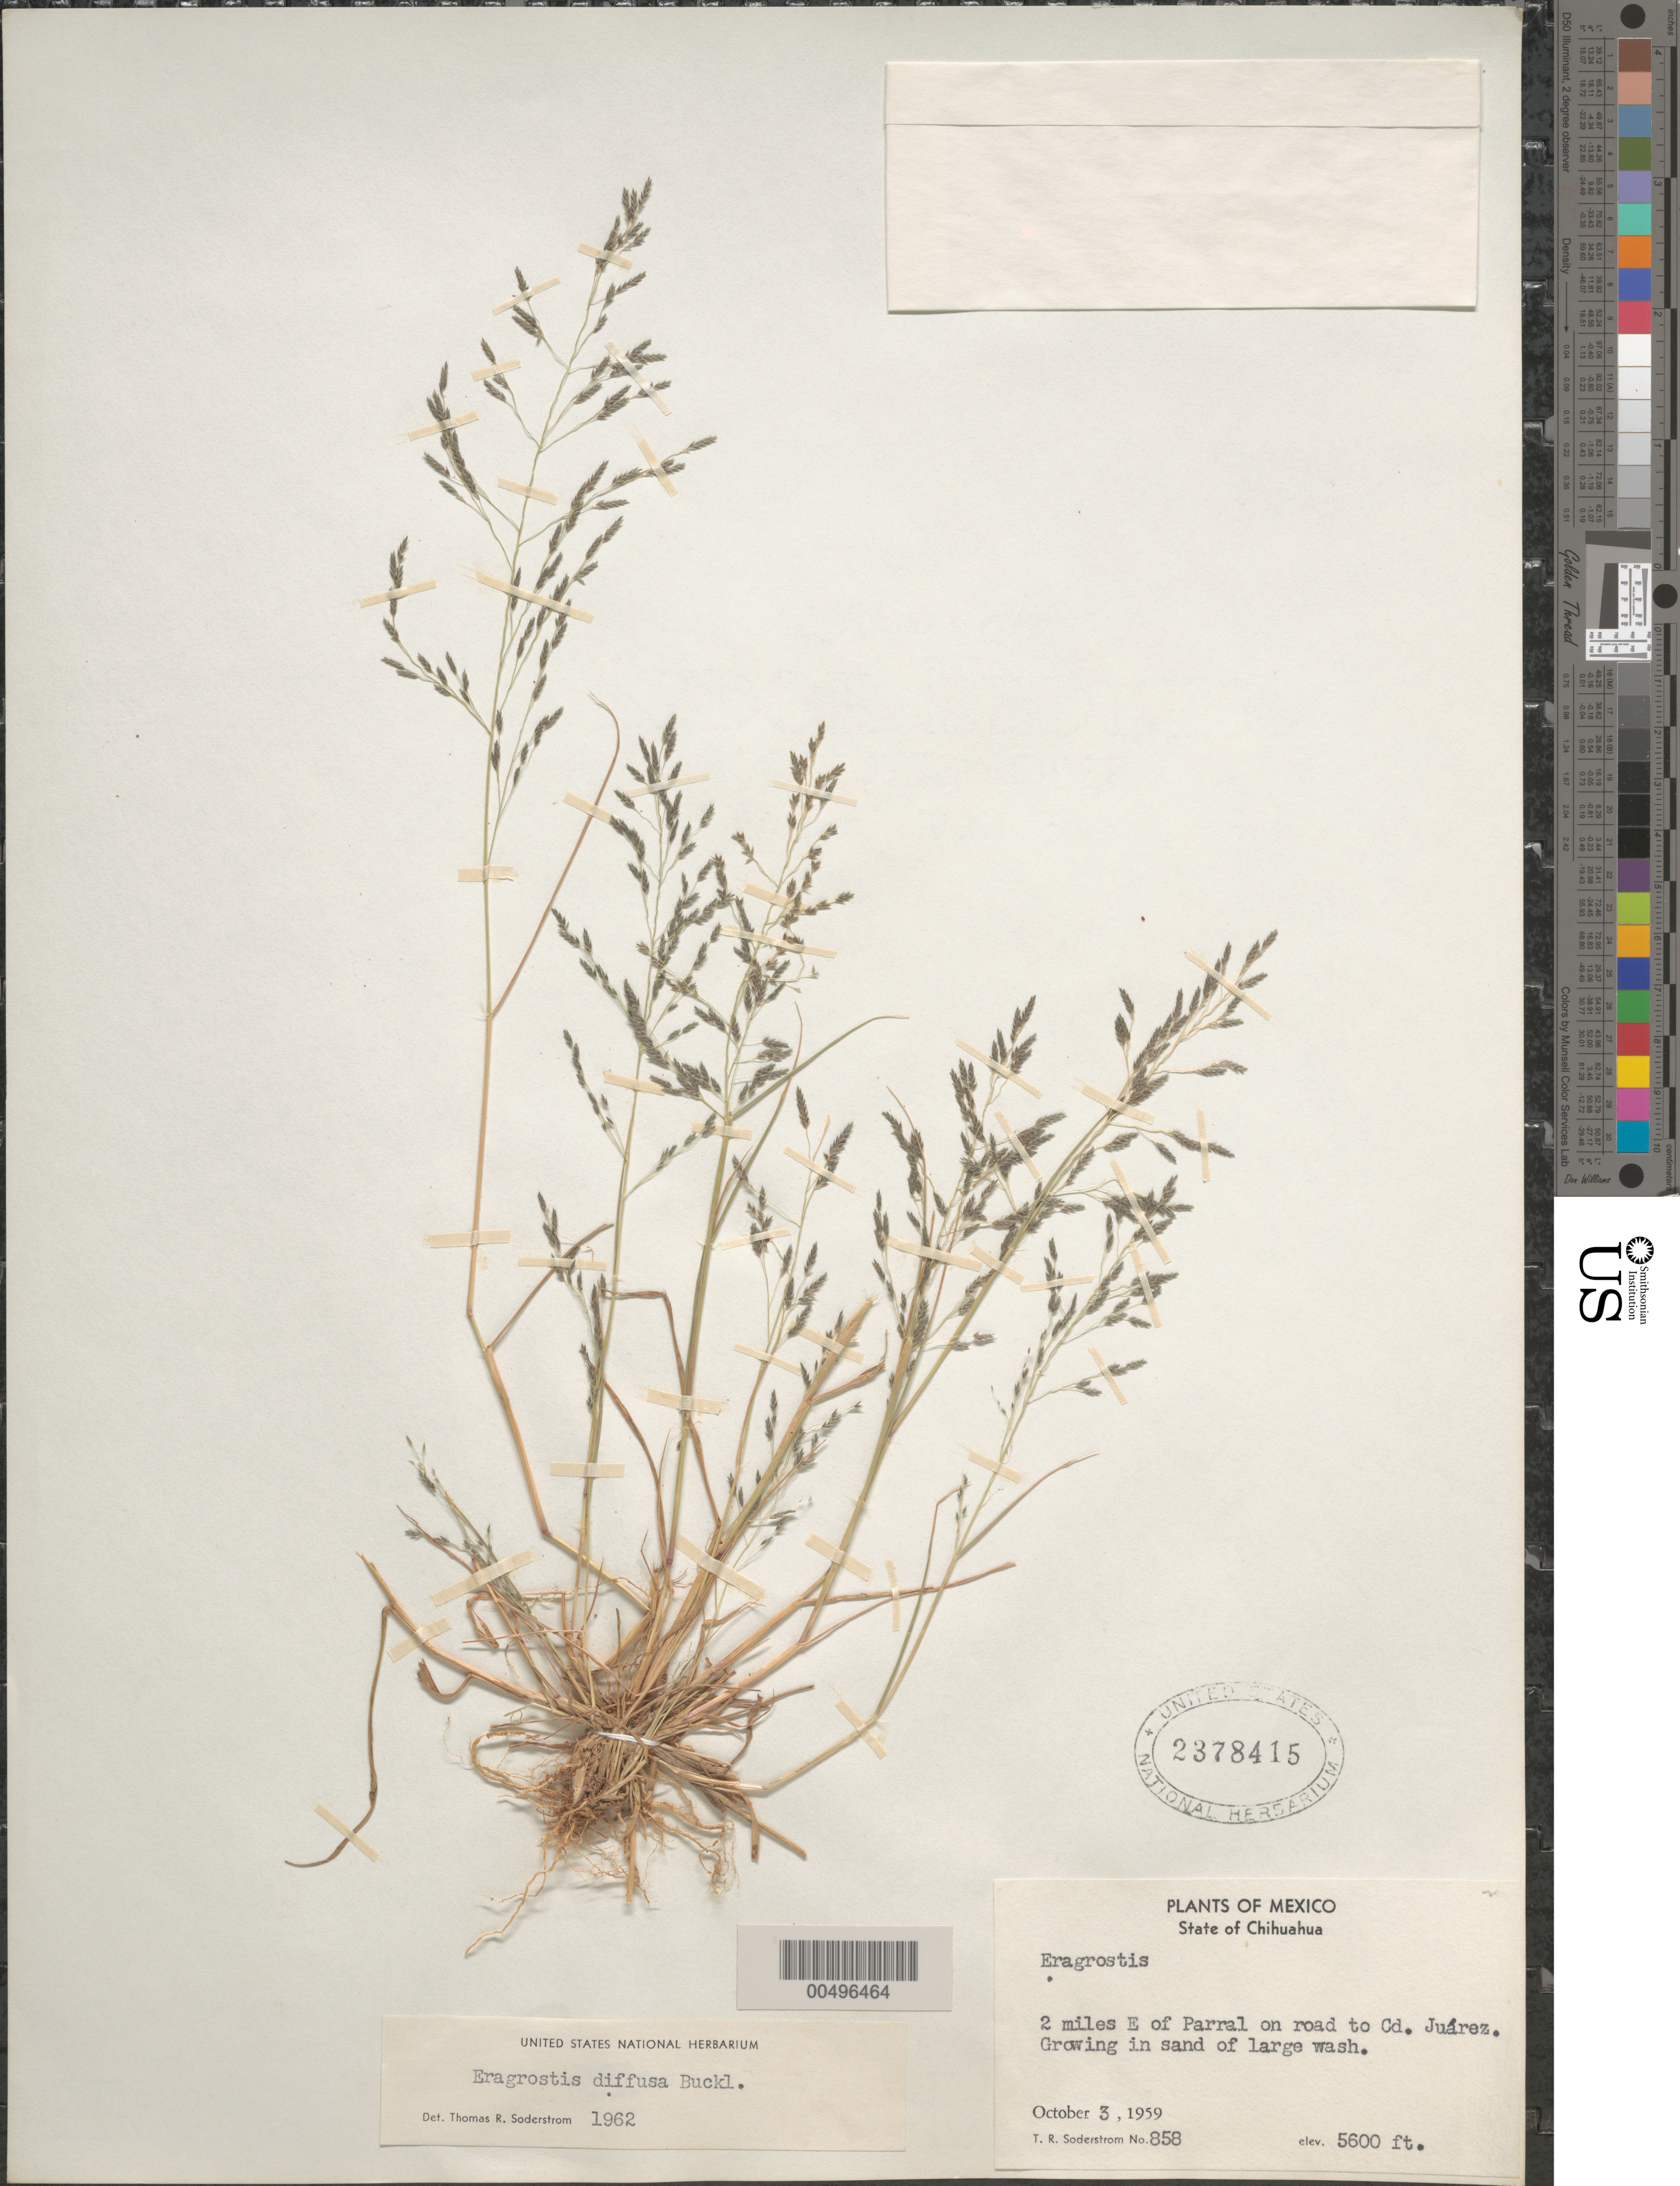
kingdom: Plantae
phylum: Tracheophyta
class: Liliopsida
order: Poales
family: Poaceae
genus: Eragrostis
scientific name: Eragrostis pectinacea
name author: (Michx.) Nees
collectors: T. R. Soderstrom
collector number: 858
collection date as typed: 3 Oct 1959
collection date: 1959-10-03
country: Mexico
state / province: Chihuahua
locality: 2 mi E of Parral on rd to Cd. Juárez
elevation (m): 1707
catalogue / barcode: US 2378415